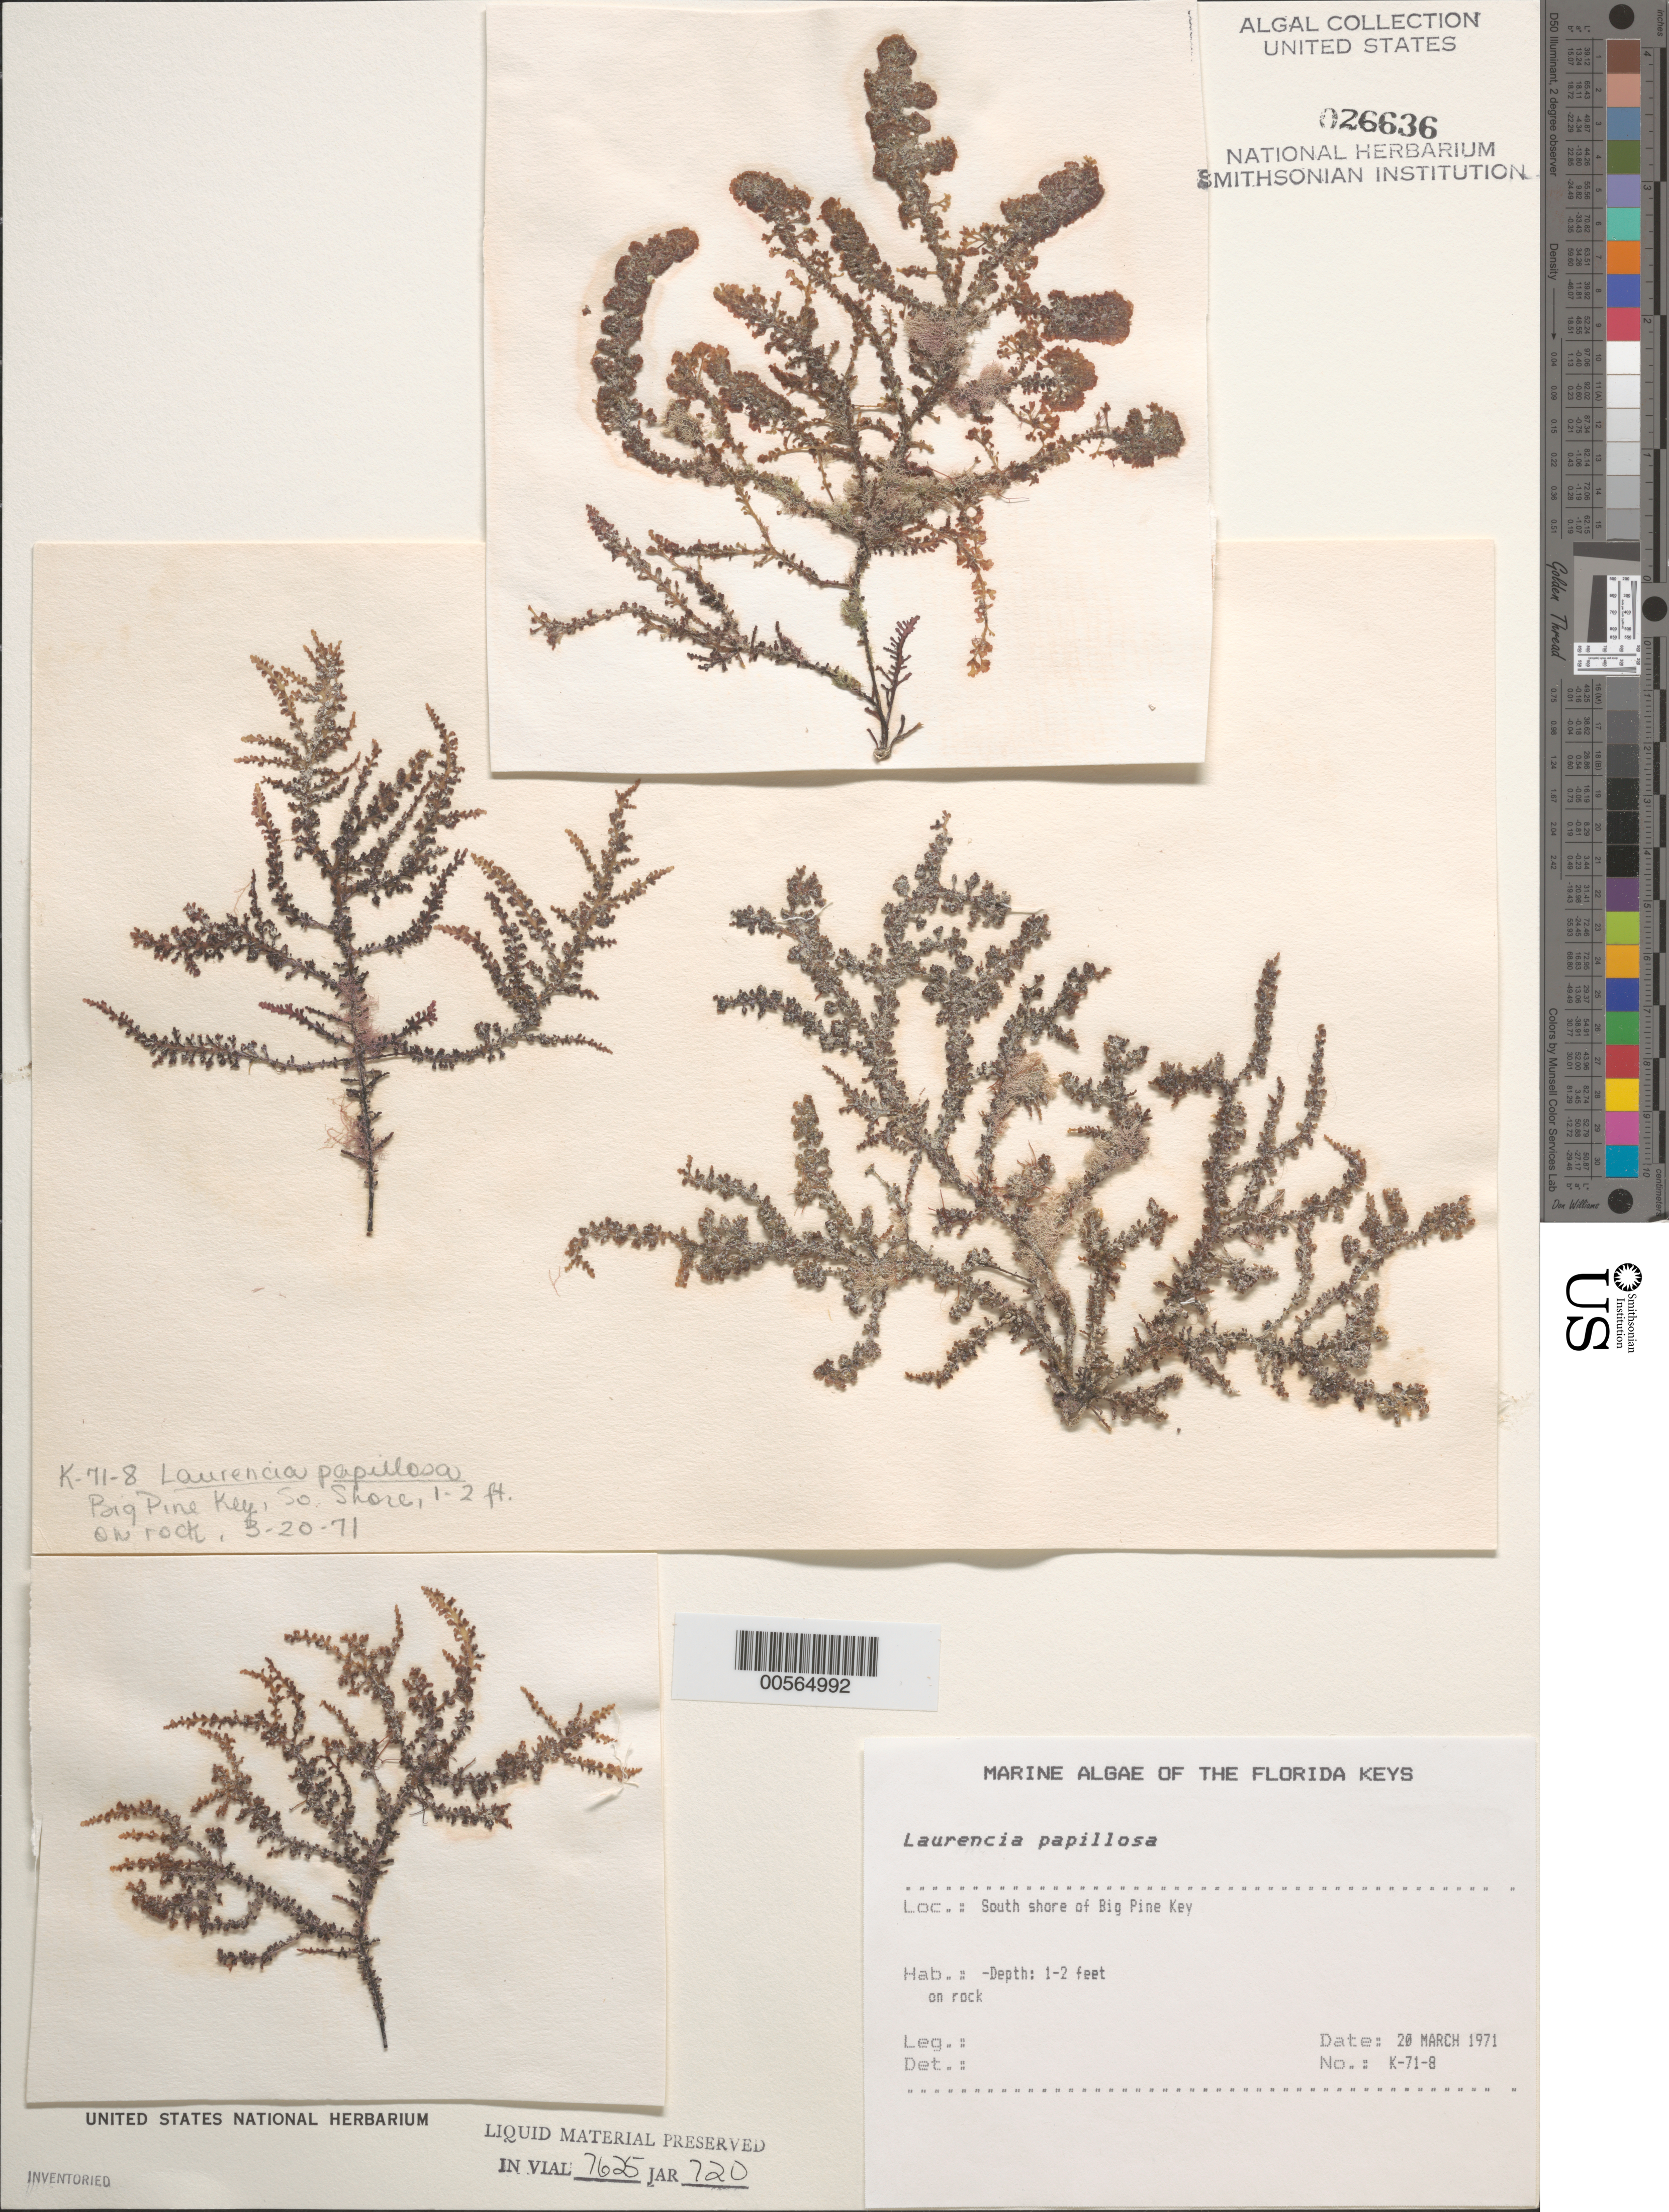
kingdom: Plantae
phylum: Rhodophyta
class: Florideophyceae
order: Ceramiales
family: Rhodomelaceae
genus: Palisada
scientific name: Palisada perforata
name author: (Bory) K.W. Nam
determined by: Algae name updating Project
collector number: K-71-8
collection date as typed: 20 Mar 1971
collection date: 1971-03-20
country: United States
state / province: Florida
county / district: Monroe County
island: Big Pine Key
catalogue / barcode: US 26636